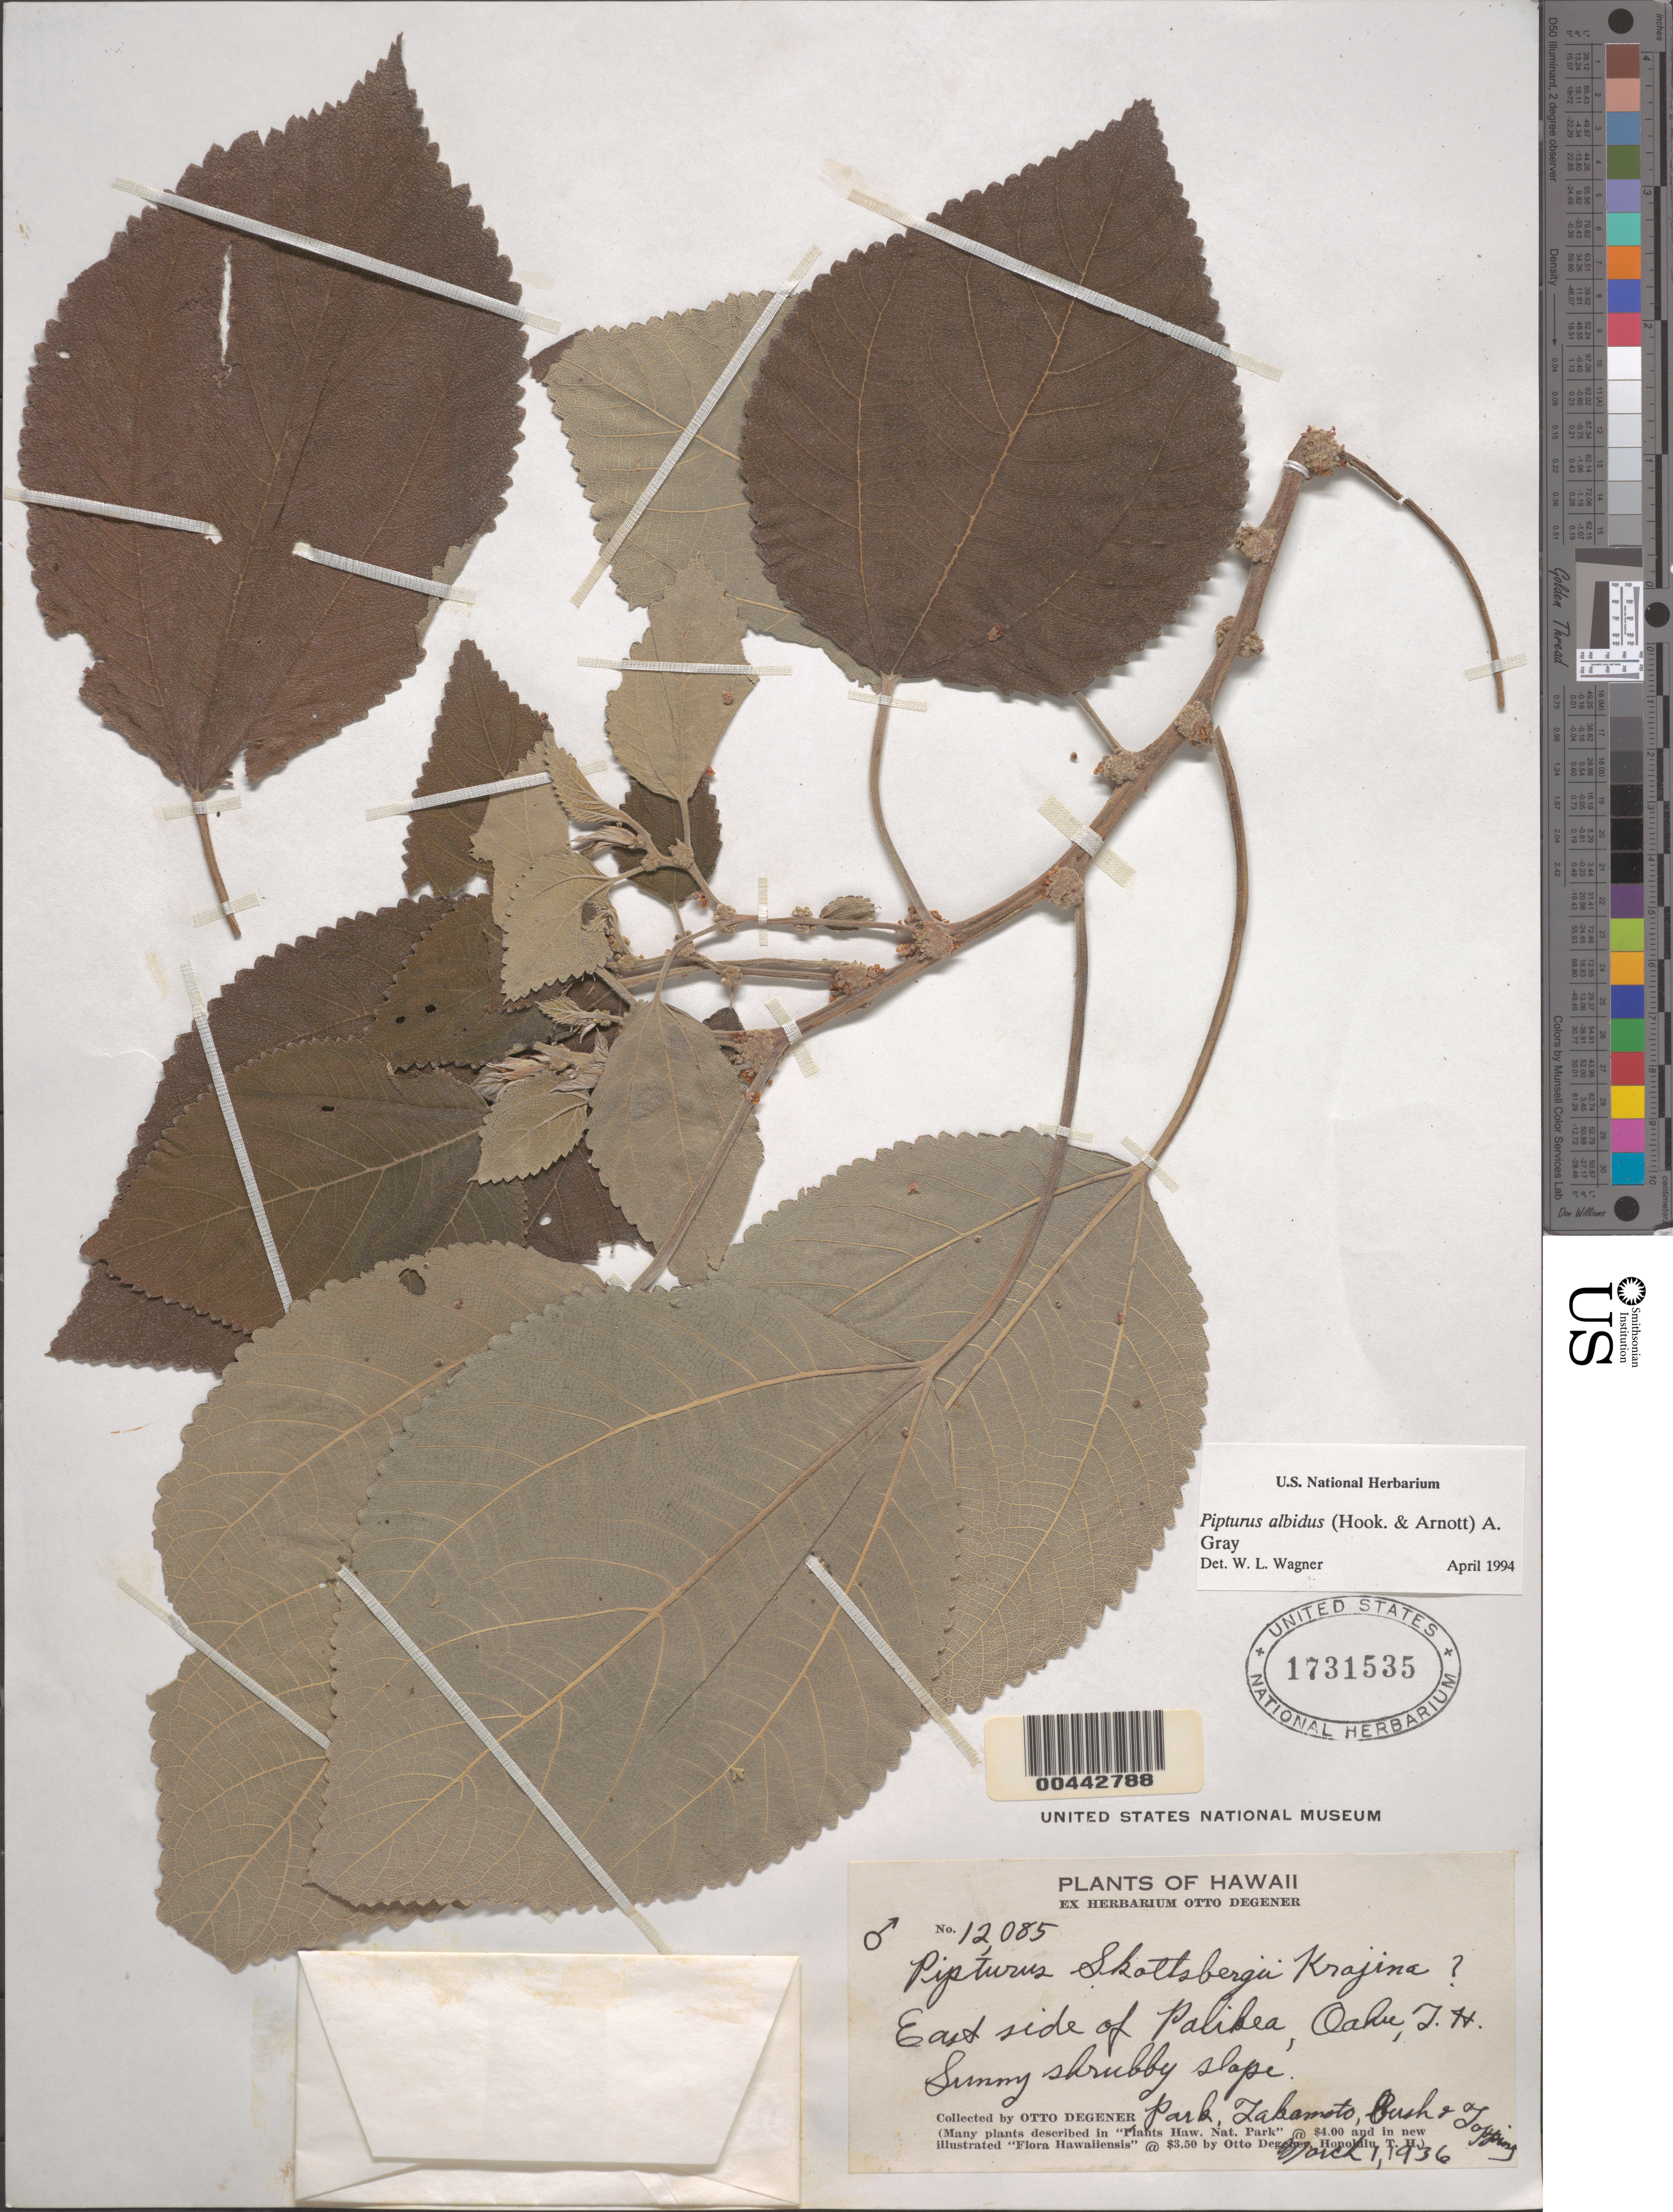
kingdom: Plantae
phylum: Tracheophyta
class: Magnoliopsida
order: Rosales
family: Urticaceae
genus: Pipturus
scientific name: Pipturus albidus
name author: (Hook. & Arn.) A. Gray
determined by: Wagner, W. L., (BOT), Smithsonian Institution - National Museum of Natural History (UNITED STATES)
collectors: O. Degener, Park, -. Takamoto, B. F. Bush & D. L. Topping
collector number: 12085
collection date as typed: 1 Mar 1936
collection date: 1936-03-01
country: United States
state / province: Hawaii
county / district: Honolulu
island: Oahu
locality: East side of Palikea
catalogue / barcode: US 1731535